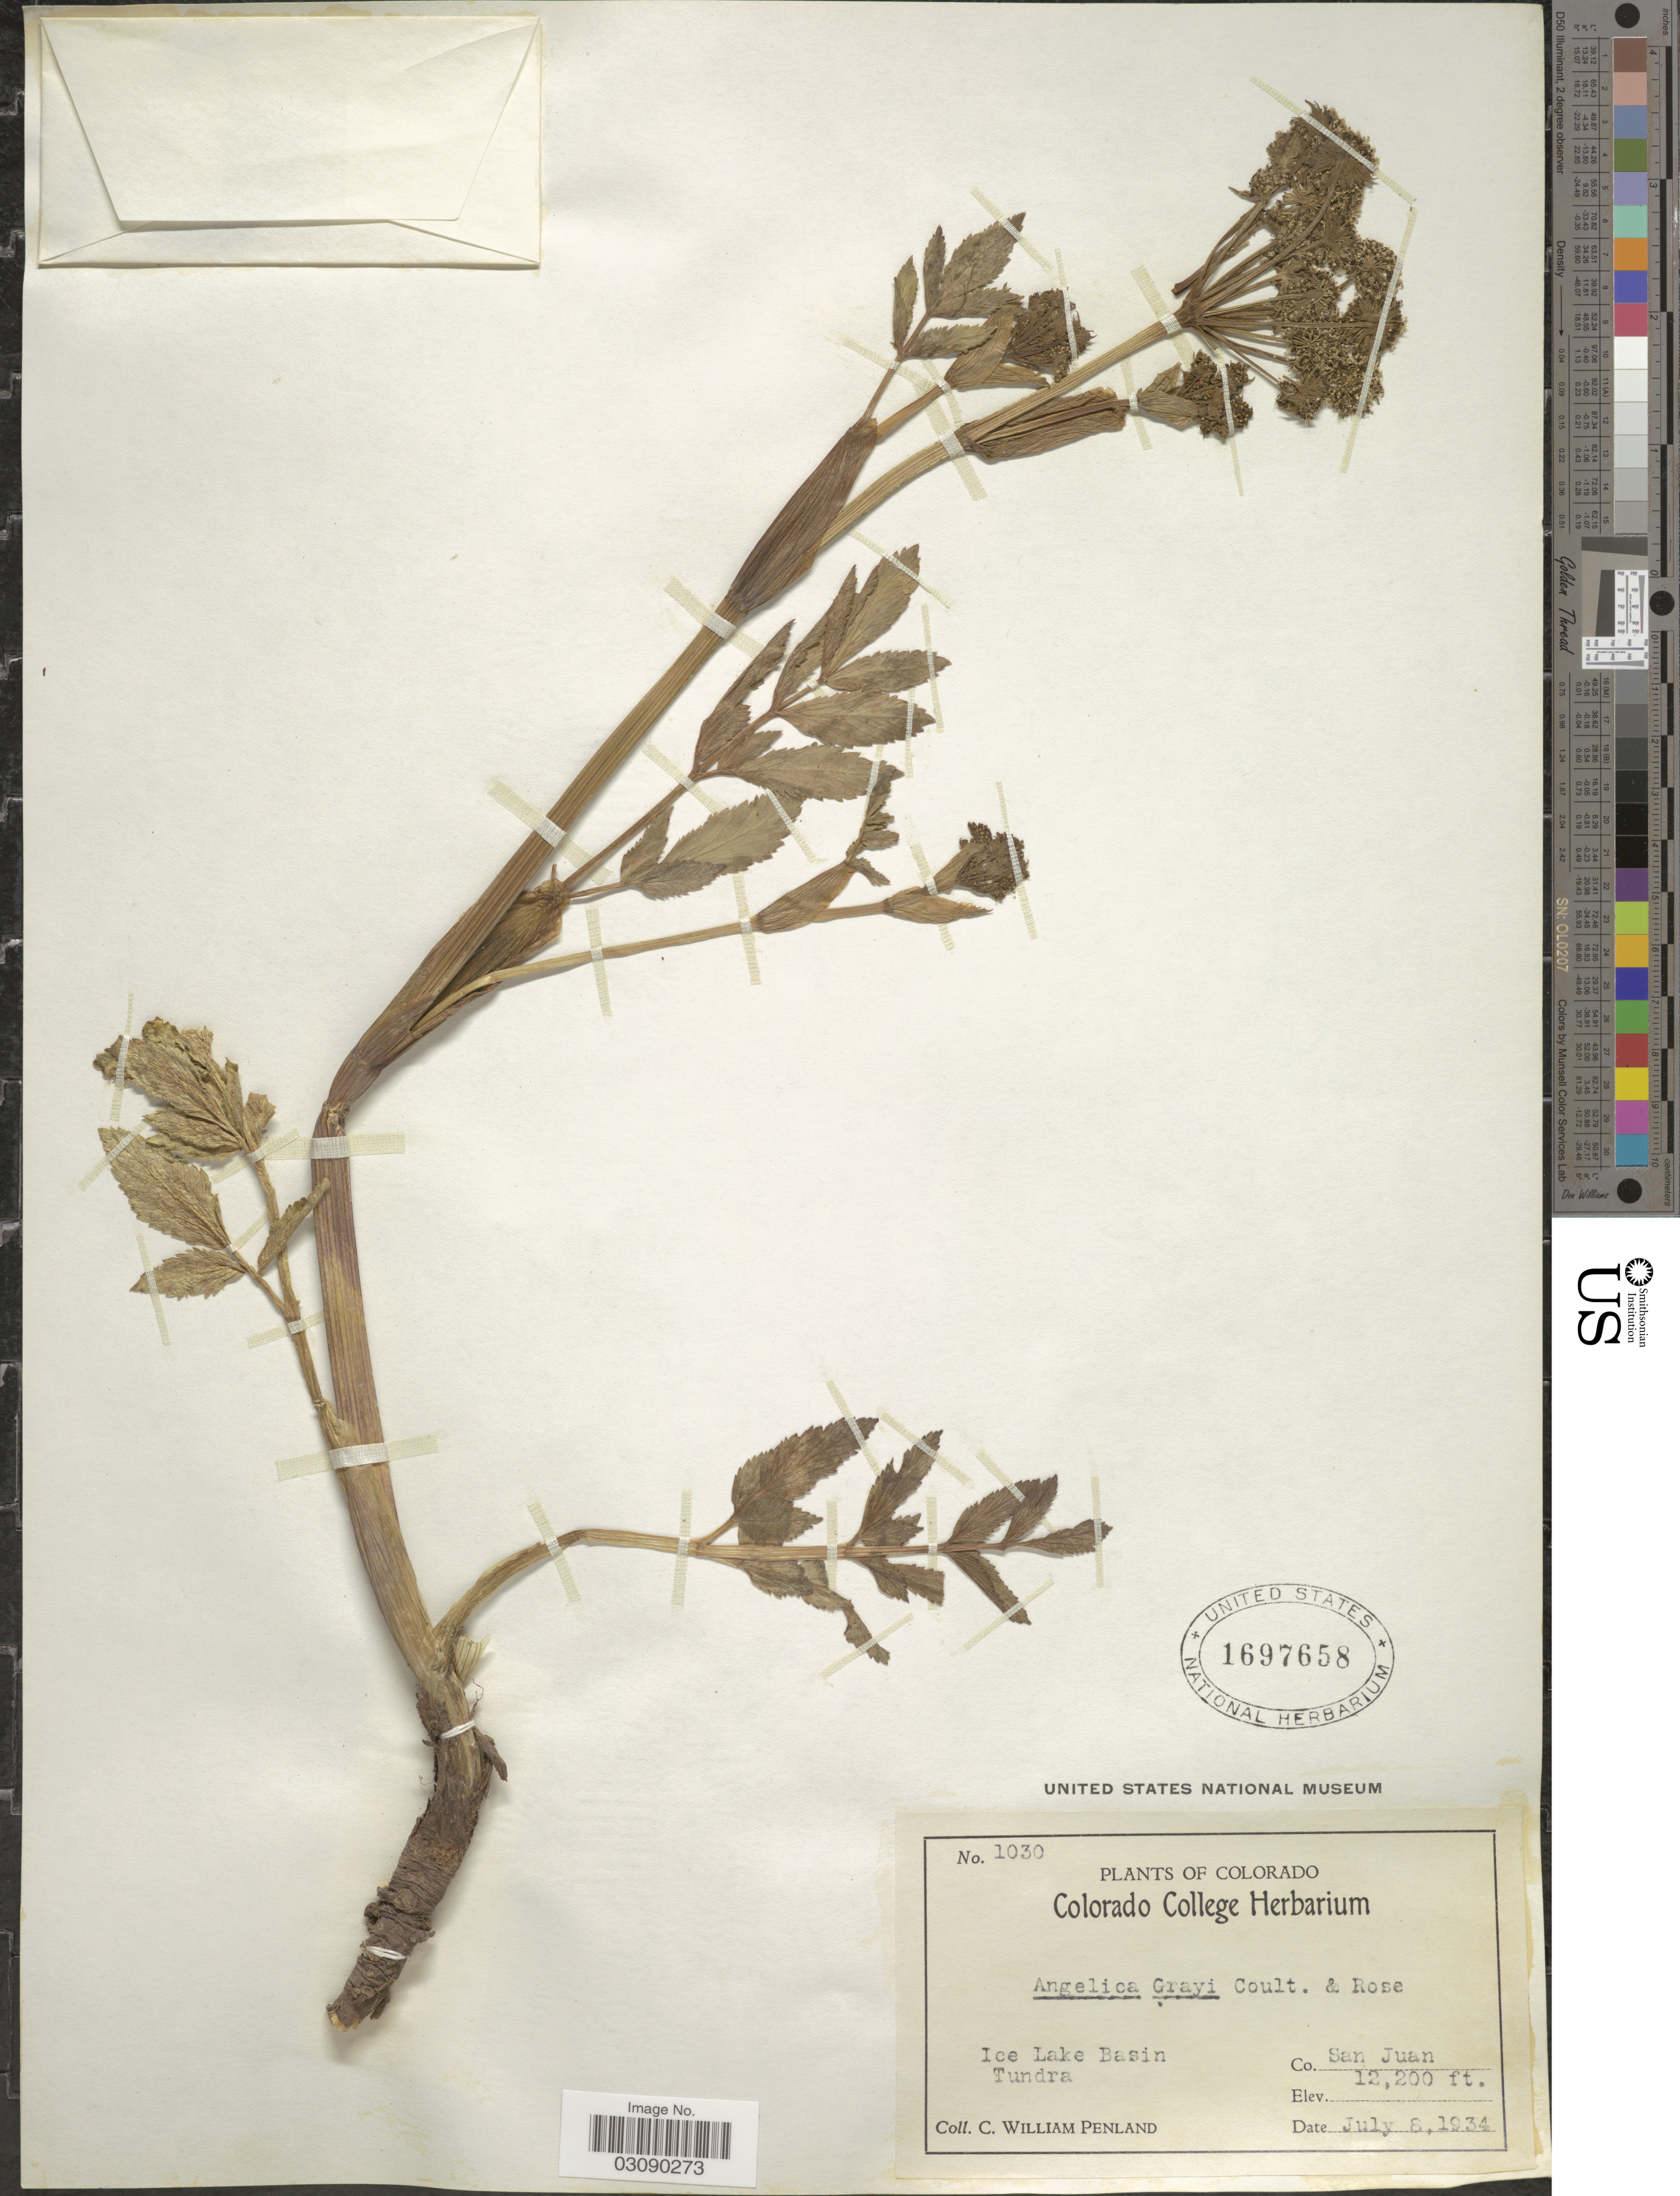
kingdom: Plantae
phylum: Tracheophyta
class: Magnoliopsida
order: Apiales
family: Apiaceae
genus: Angelica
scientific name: Angelica grayi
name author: (J.M. Coult. & Rose) J.M. Coult. & Rose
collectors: C. W. Penland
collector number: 1030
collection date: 1934-07-08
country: United States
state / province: Colorado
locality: Ice Lake Basin, Tundra, Co. San Juan.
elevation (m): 3719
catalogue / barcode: US 1697658